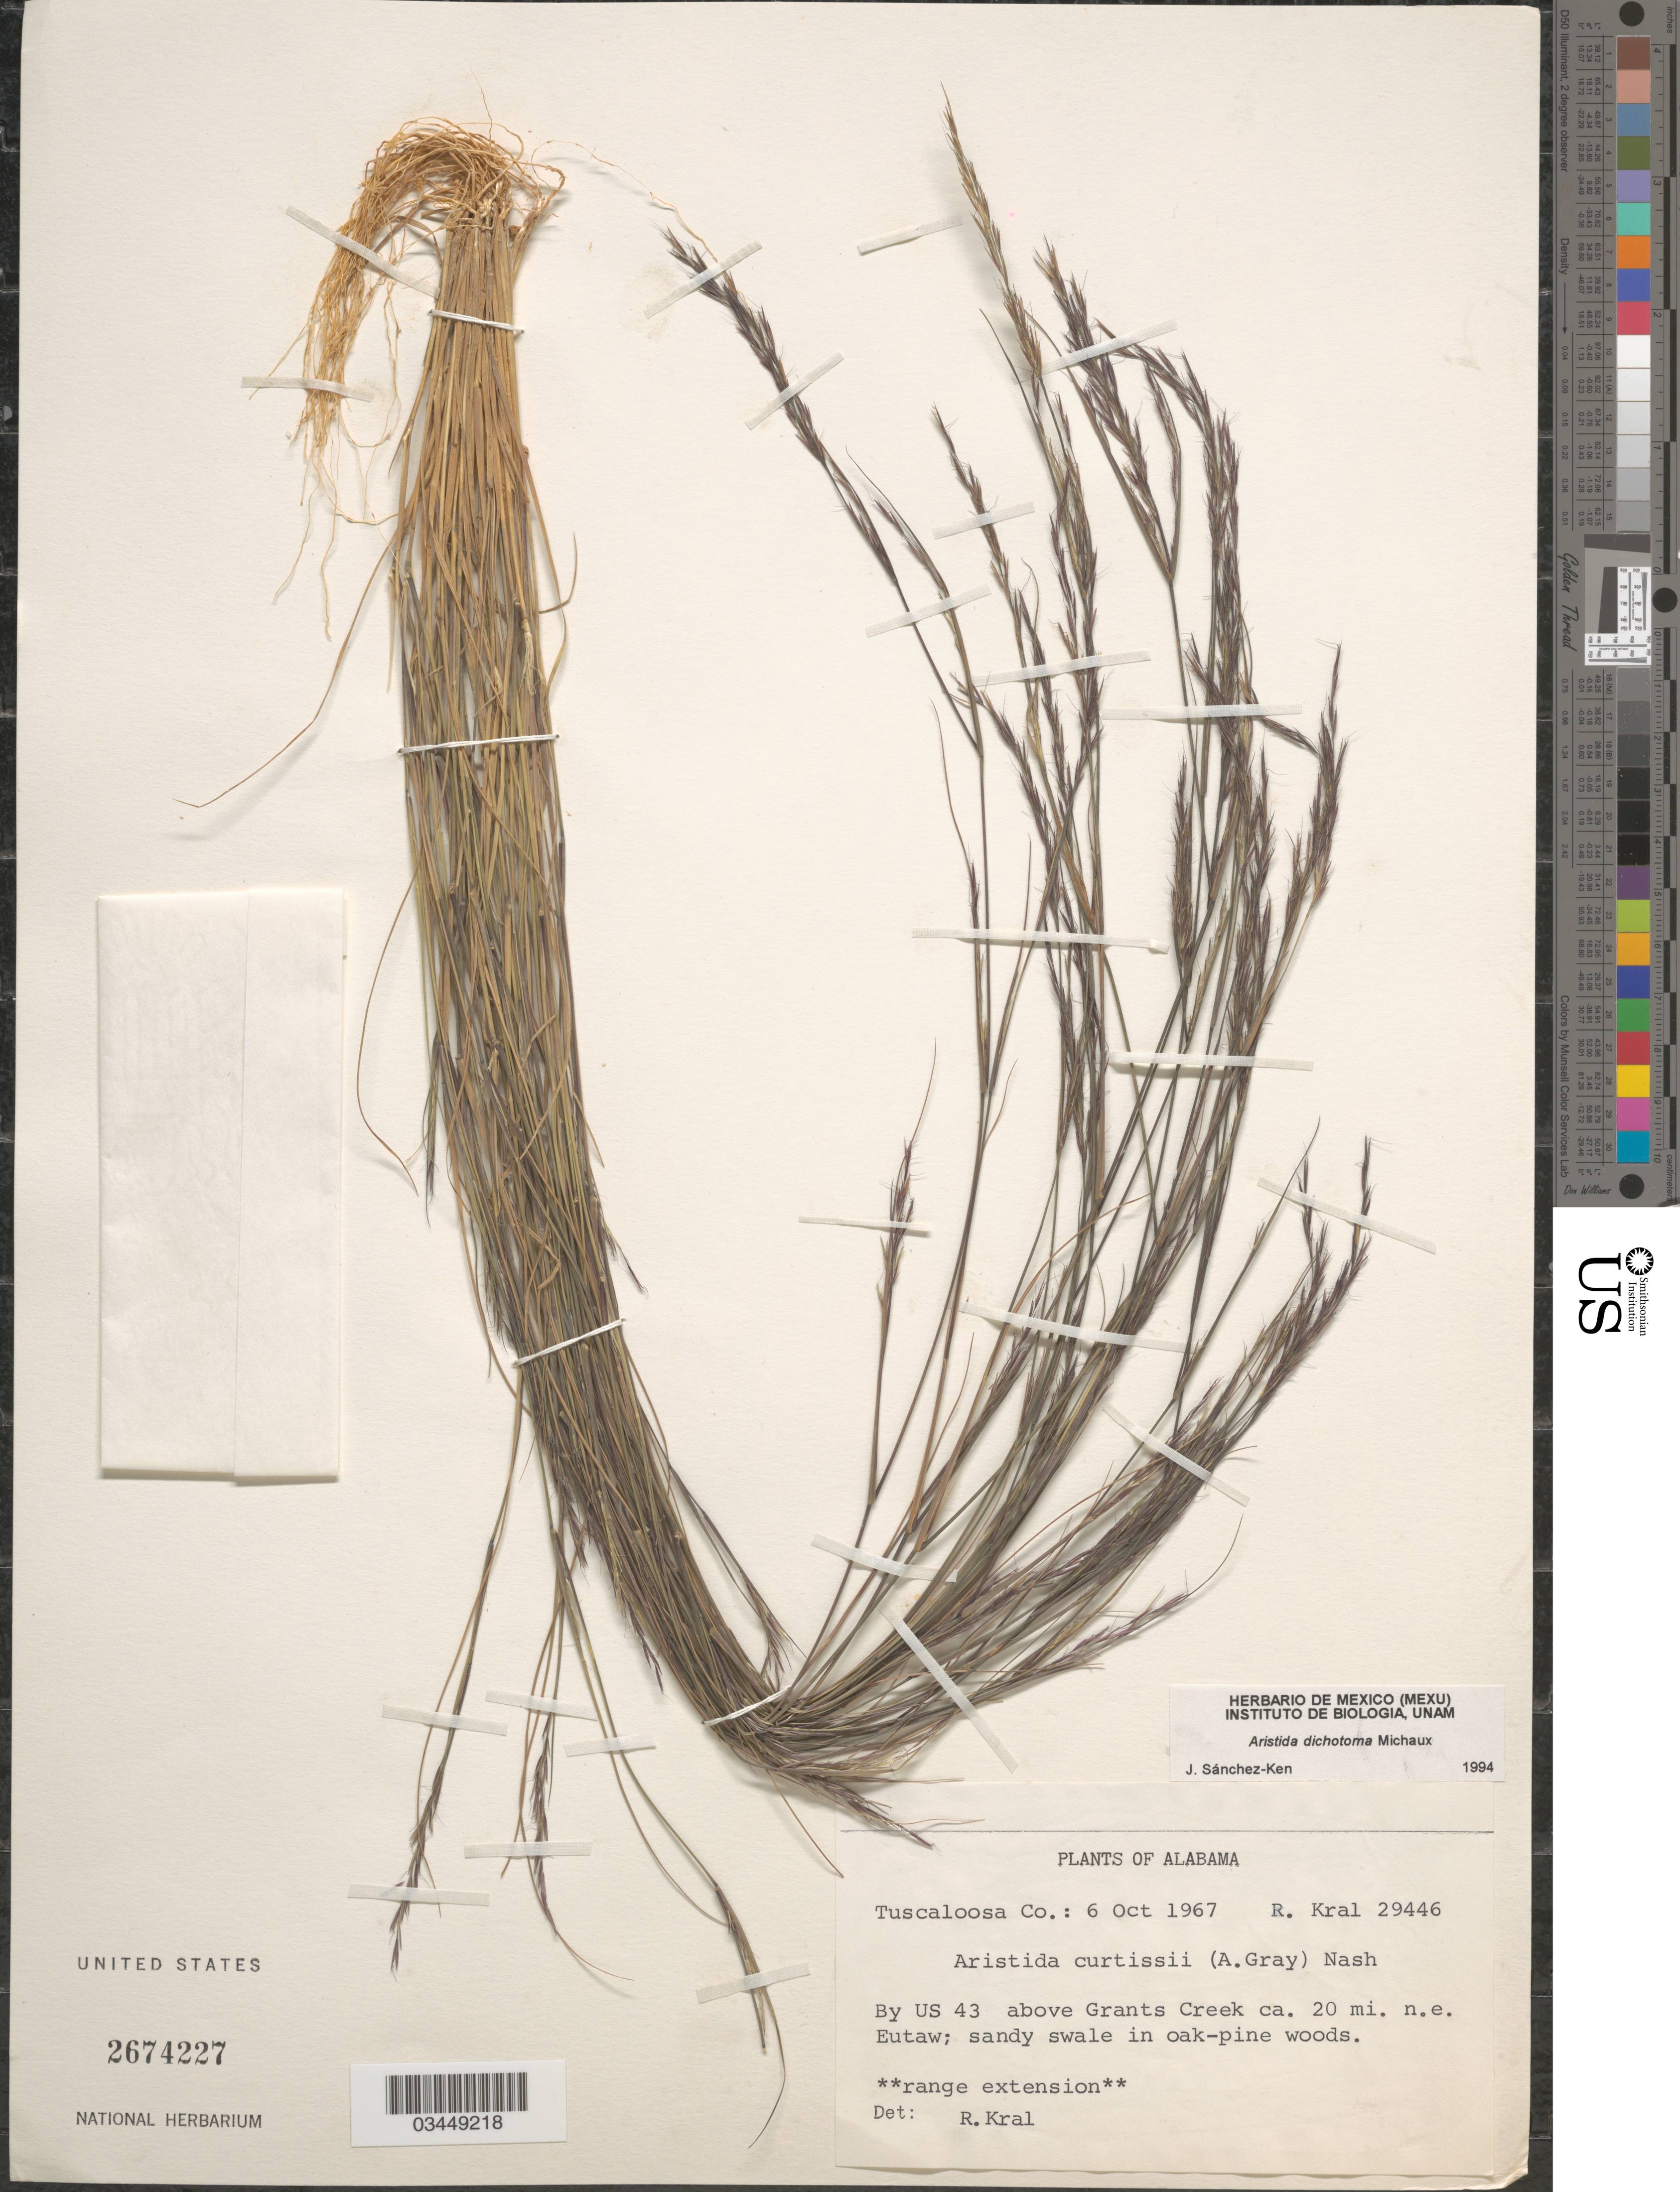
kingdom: Plantae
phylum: Tracheophyta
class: Liliopsida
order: Poales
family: Poaceae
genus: Aristida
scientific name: Aristida dichotoma var. dichotoma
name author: Michx.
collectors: R. Kral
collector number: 29446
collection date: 1967-10-06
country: United States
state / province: Alabama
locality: Tuscaloosa Co.: By US 43 above Grants Creek ca. 20 mi. n.e. Eutaw; sandy swale in oak-pine woods.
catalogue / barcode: US 2674227